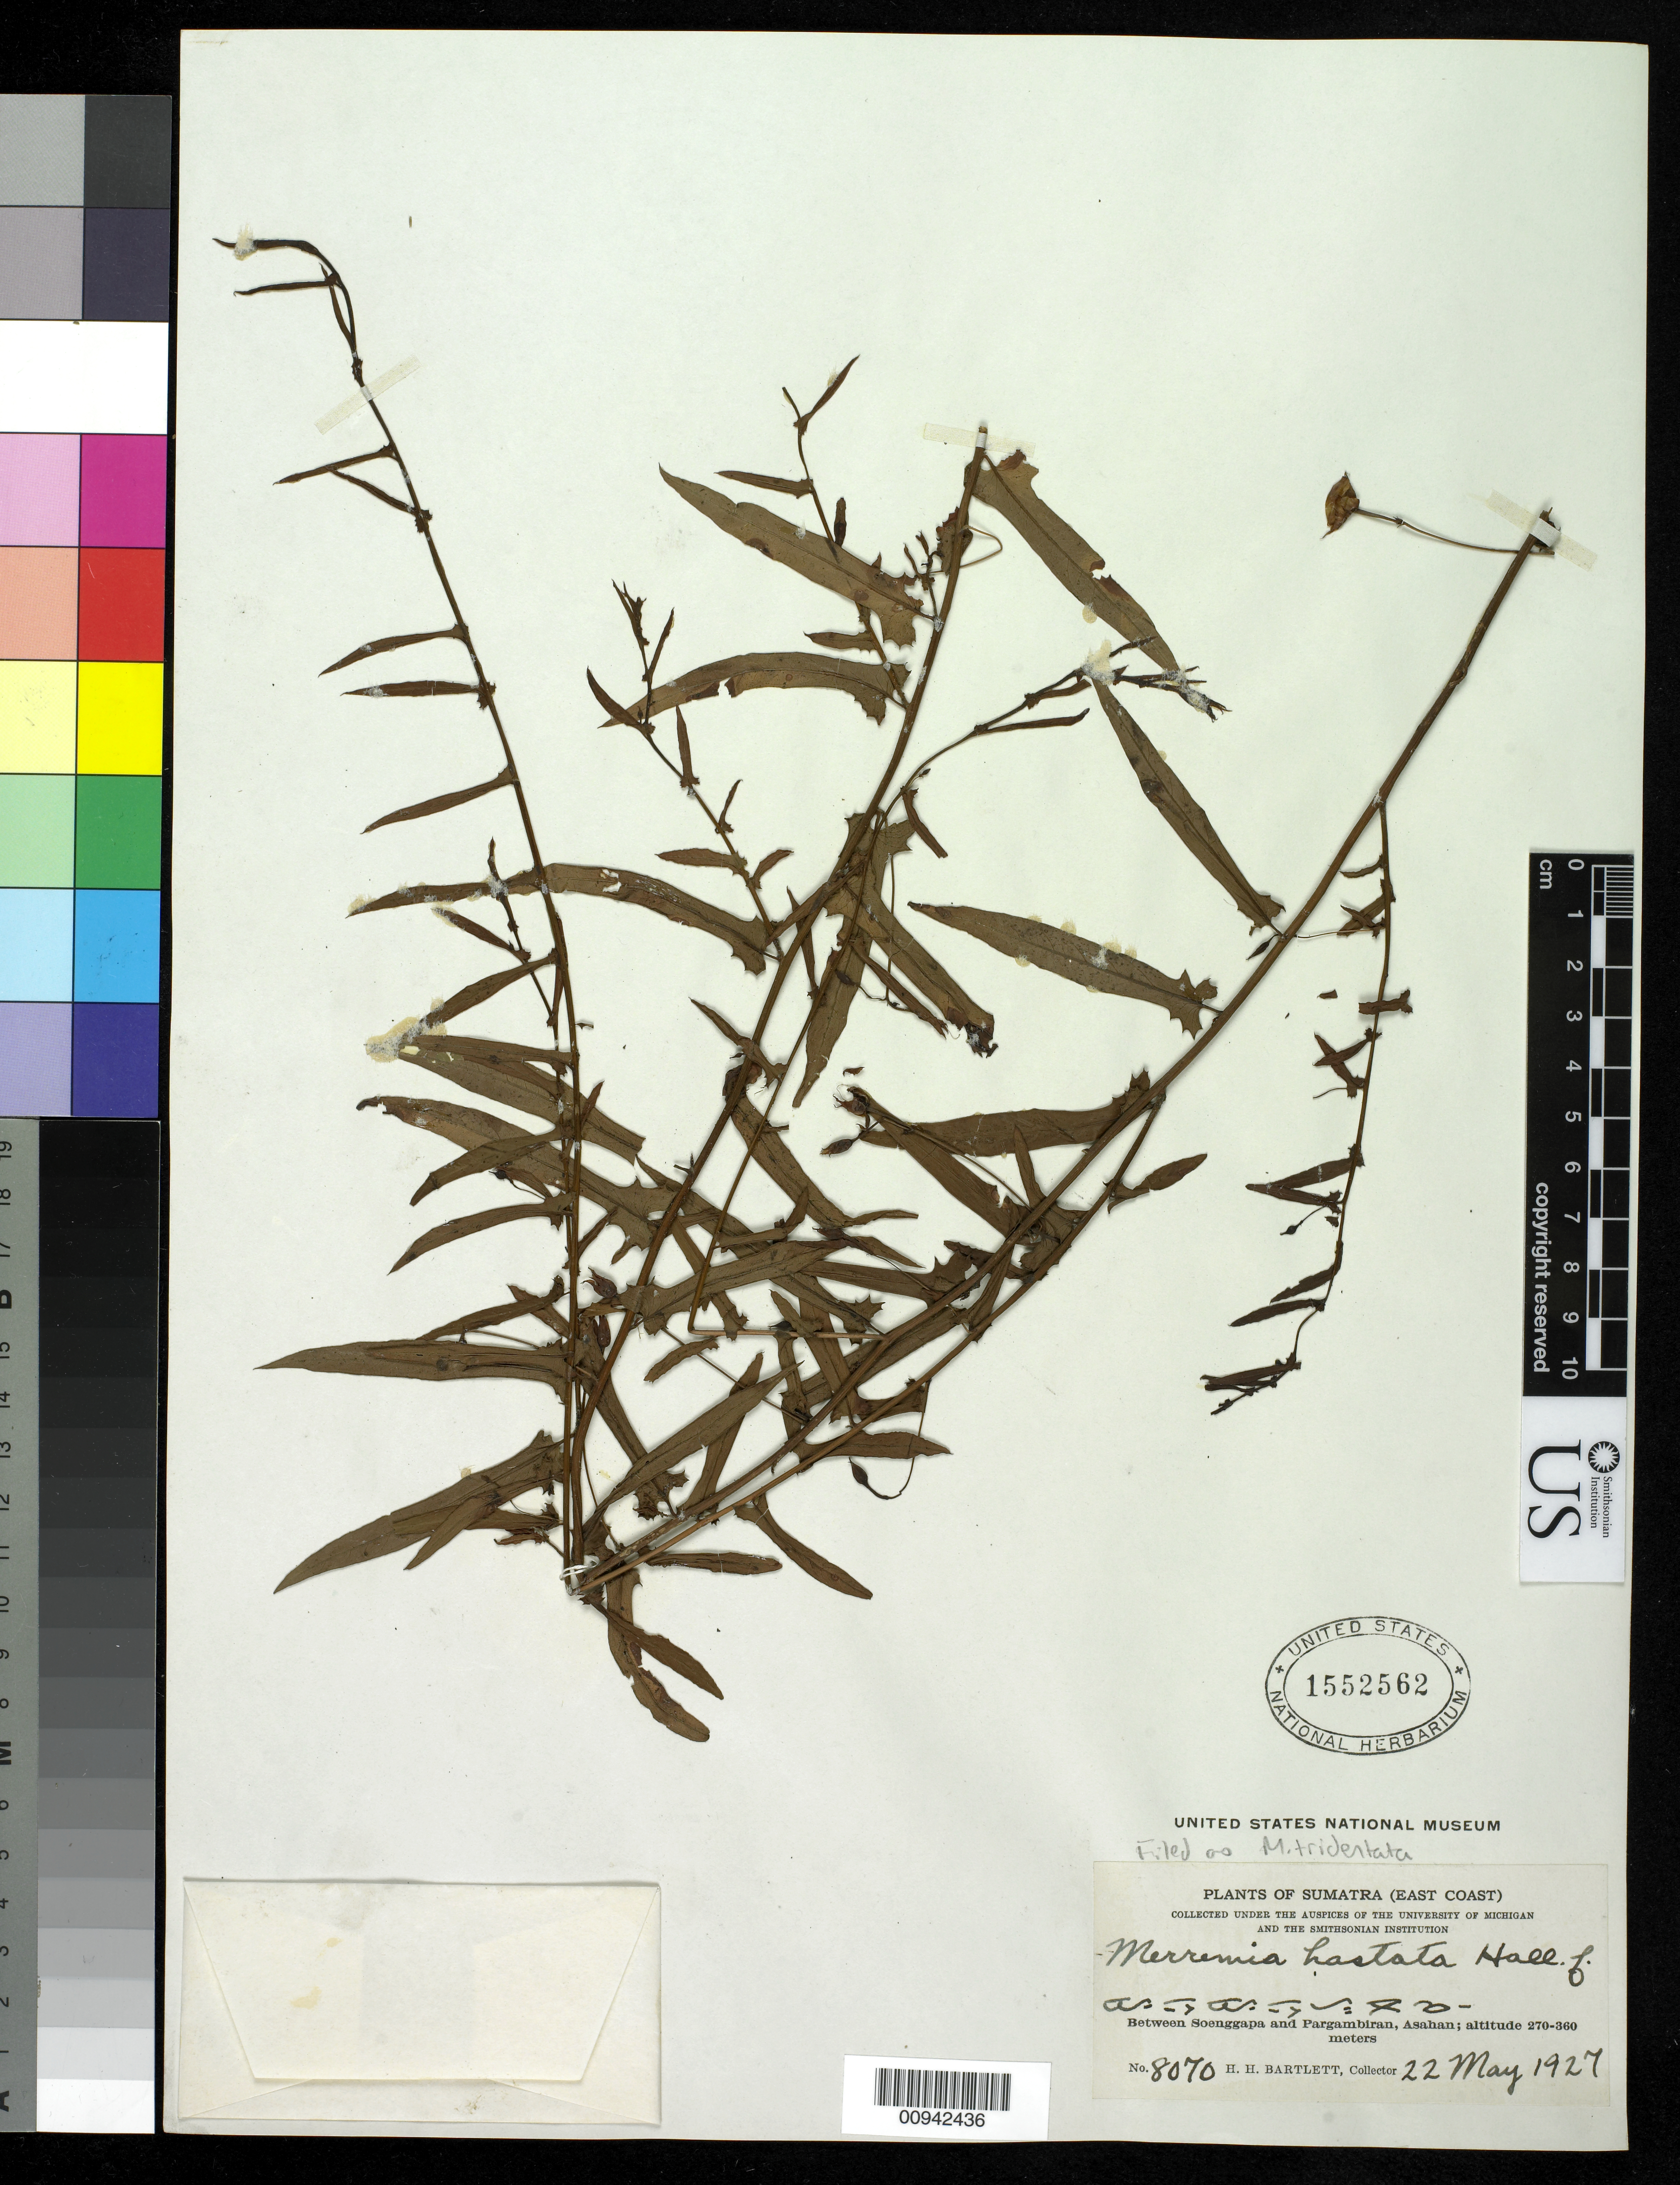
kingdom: Plantae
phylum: Tracheophyta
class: Magnoliopsida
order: Solanales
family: Convolvulaceae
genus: Xenostegia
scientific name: Xenostegia tridentata subsp. hastata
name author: (Ooststr.) Parmar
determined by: Wagner, W. L., (BOT), Smithsonian Institution - National Museum of Natural History (UNITED STATES)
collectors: H. H. Bartlett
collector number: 8070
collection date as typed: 22 May 1927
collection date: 1927-05-22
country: Indonesia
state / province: Sumatra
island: Sumatra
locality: Between Soenggapa and Pargambiran, Asahan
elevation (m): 270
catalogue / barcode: US 1552562